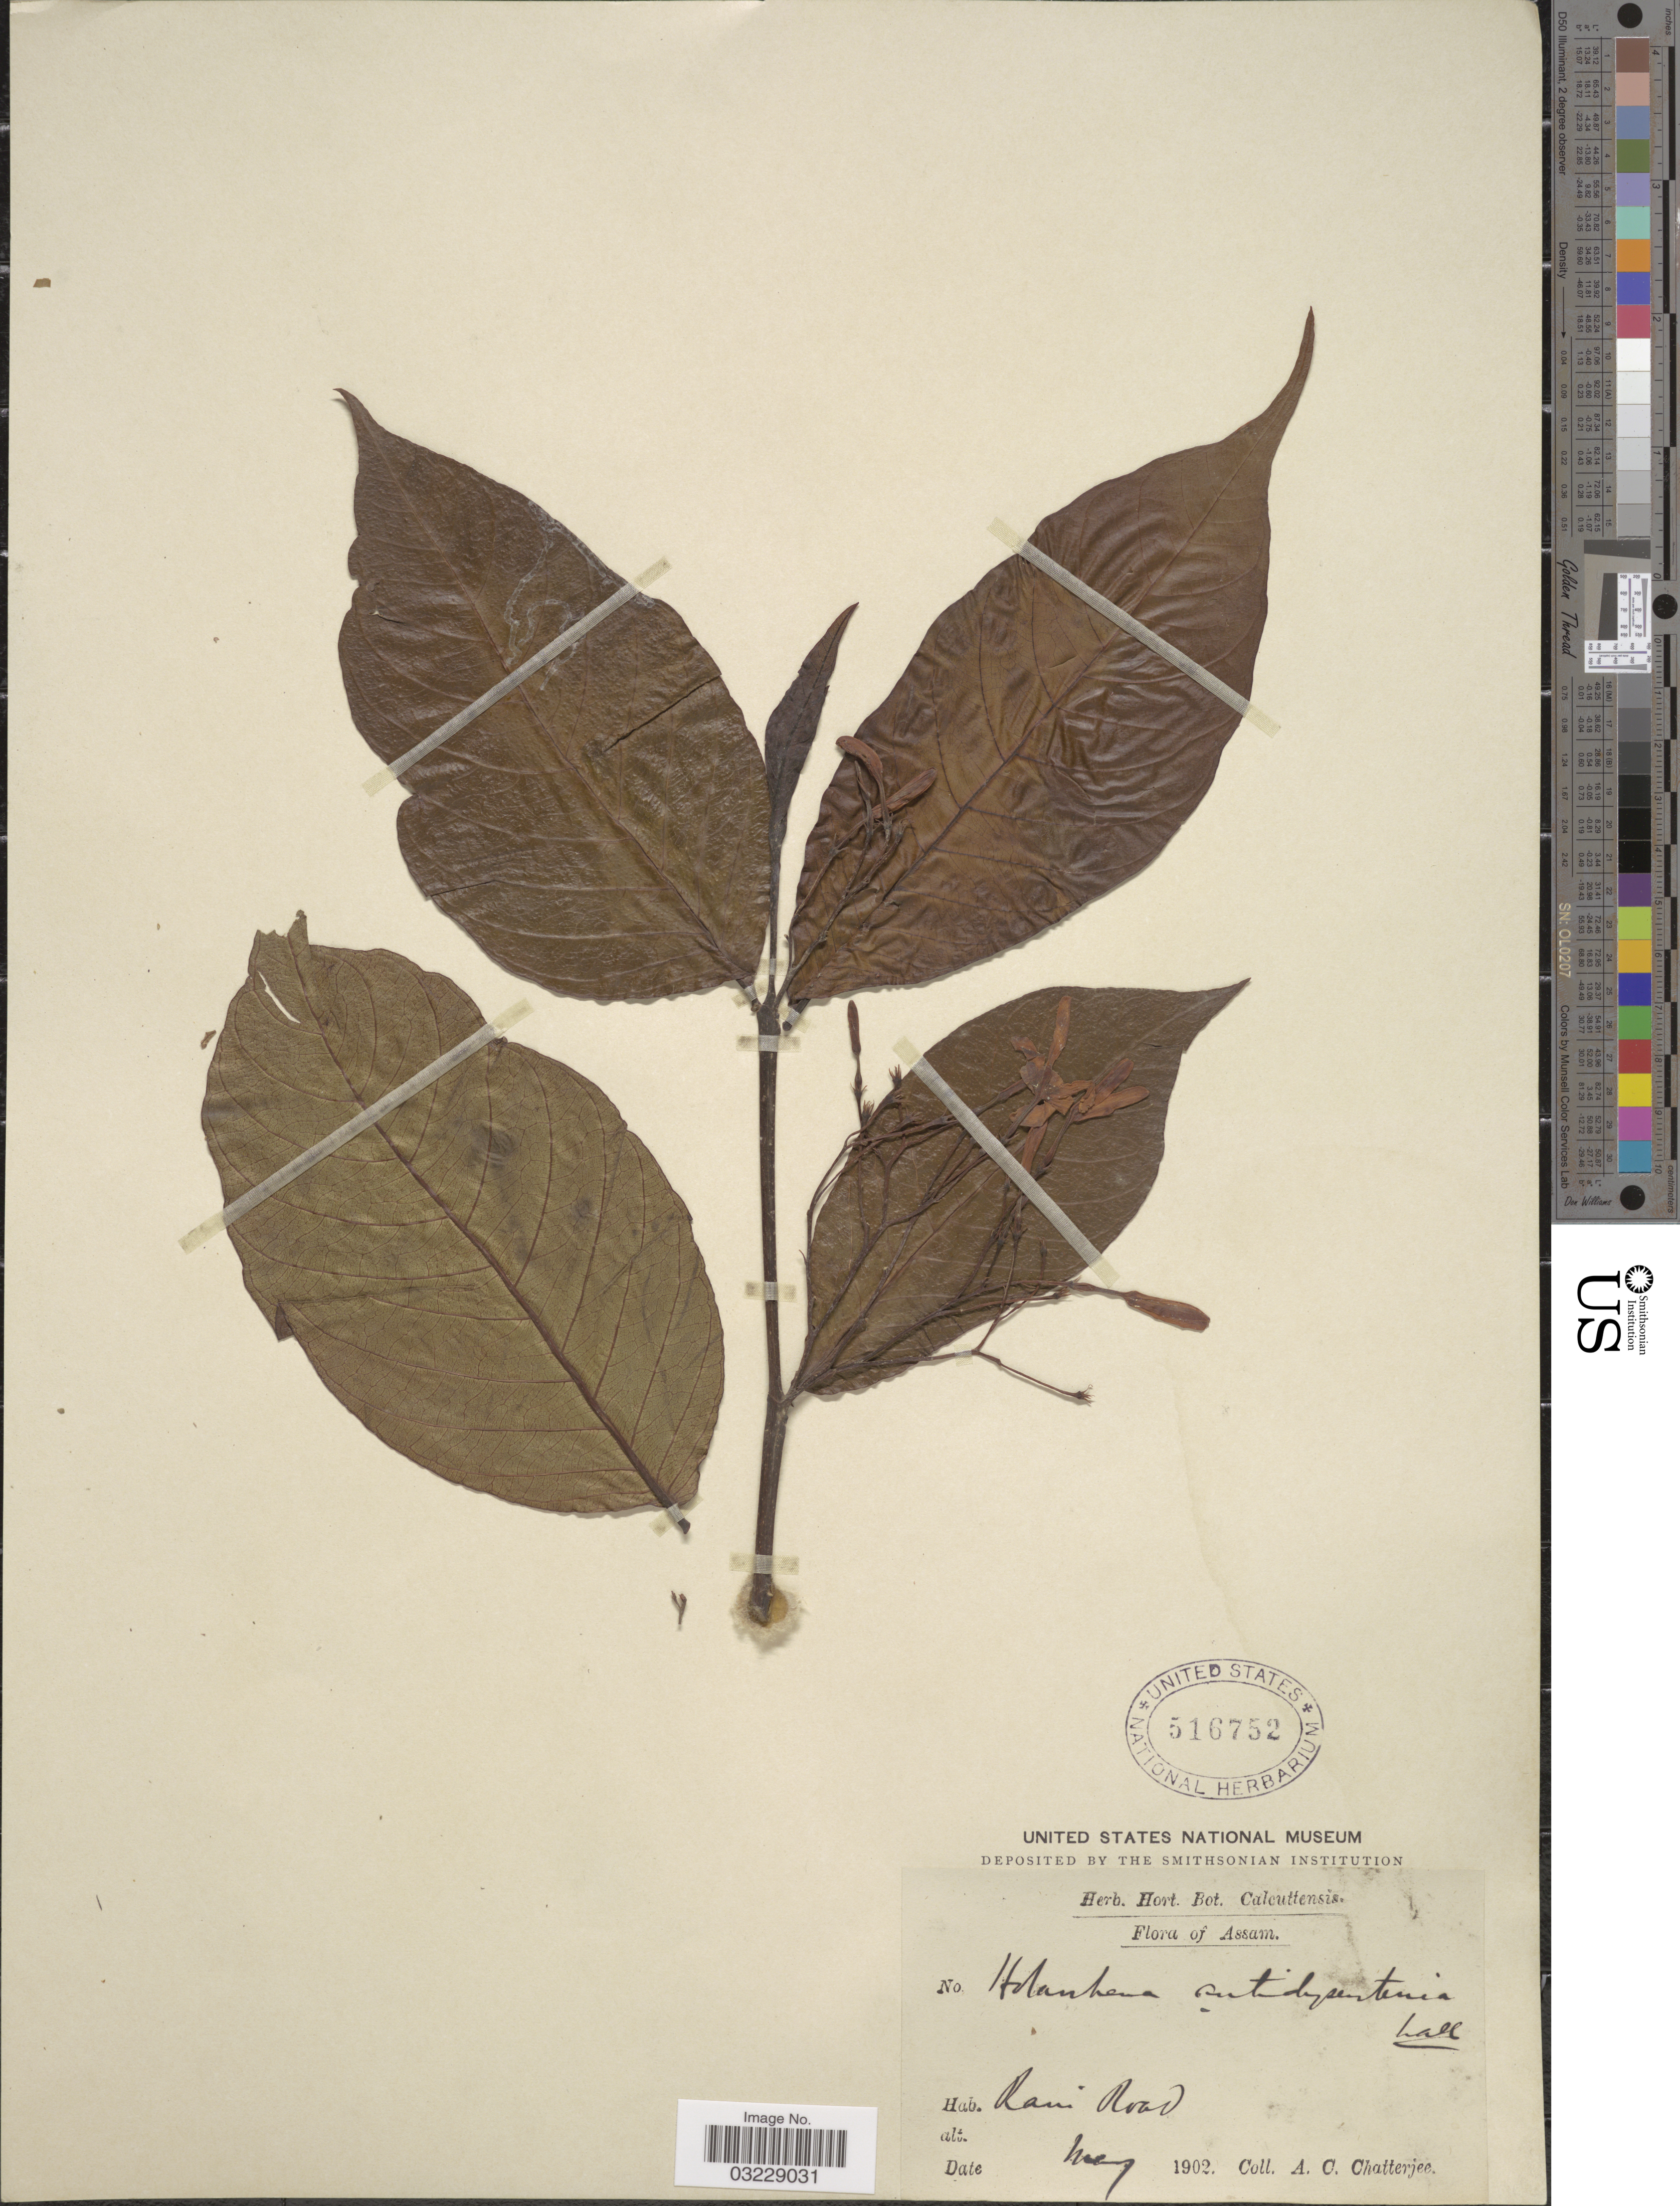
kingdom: Plantae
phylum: Tracheophyta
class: Magnoliopsida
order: Gentianales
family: Apocynaceae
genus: Holarrhena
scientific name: Holarrhena pubescens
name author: (Buch.-Ham.) Wall. ex G. Don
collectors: A. Chatterjee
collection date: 1902-05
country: India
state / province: Assam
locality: Rain Road.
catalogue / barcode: US 516752